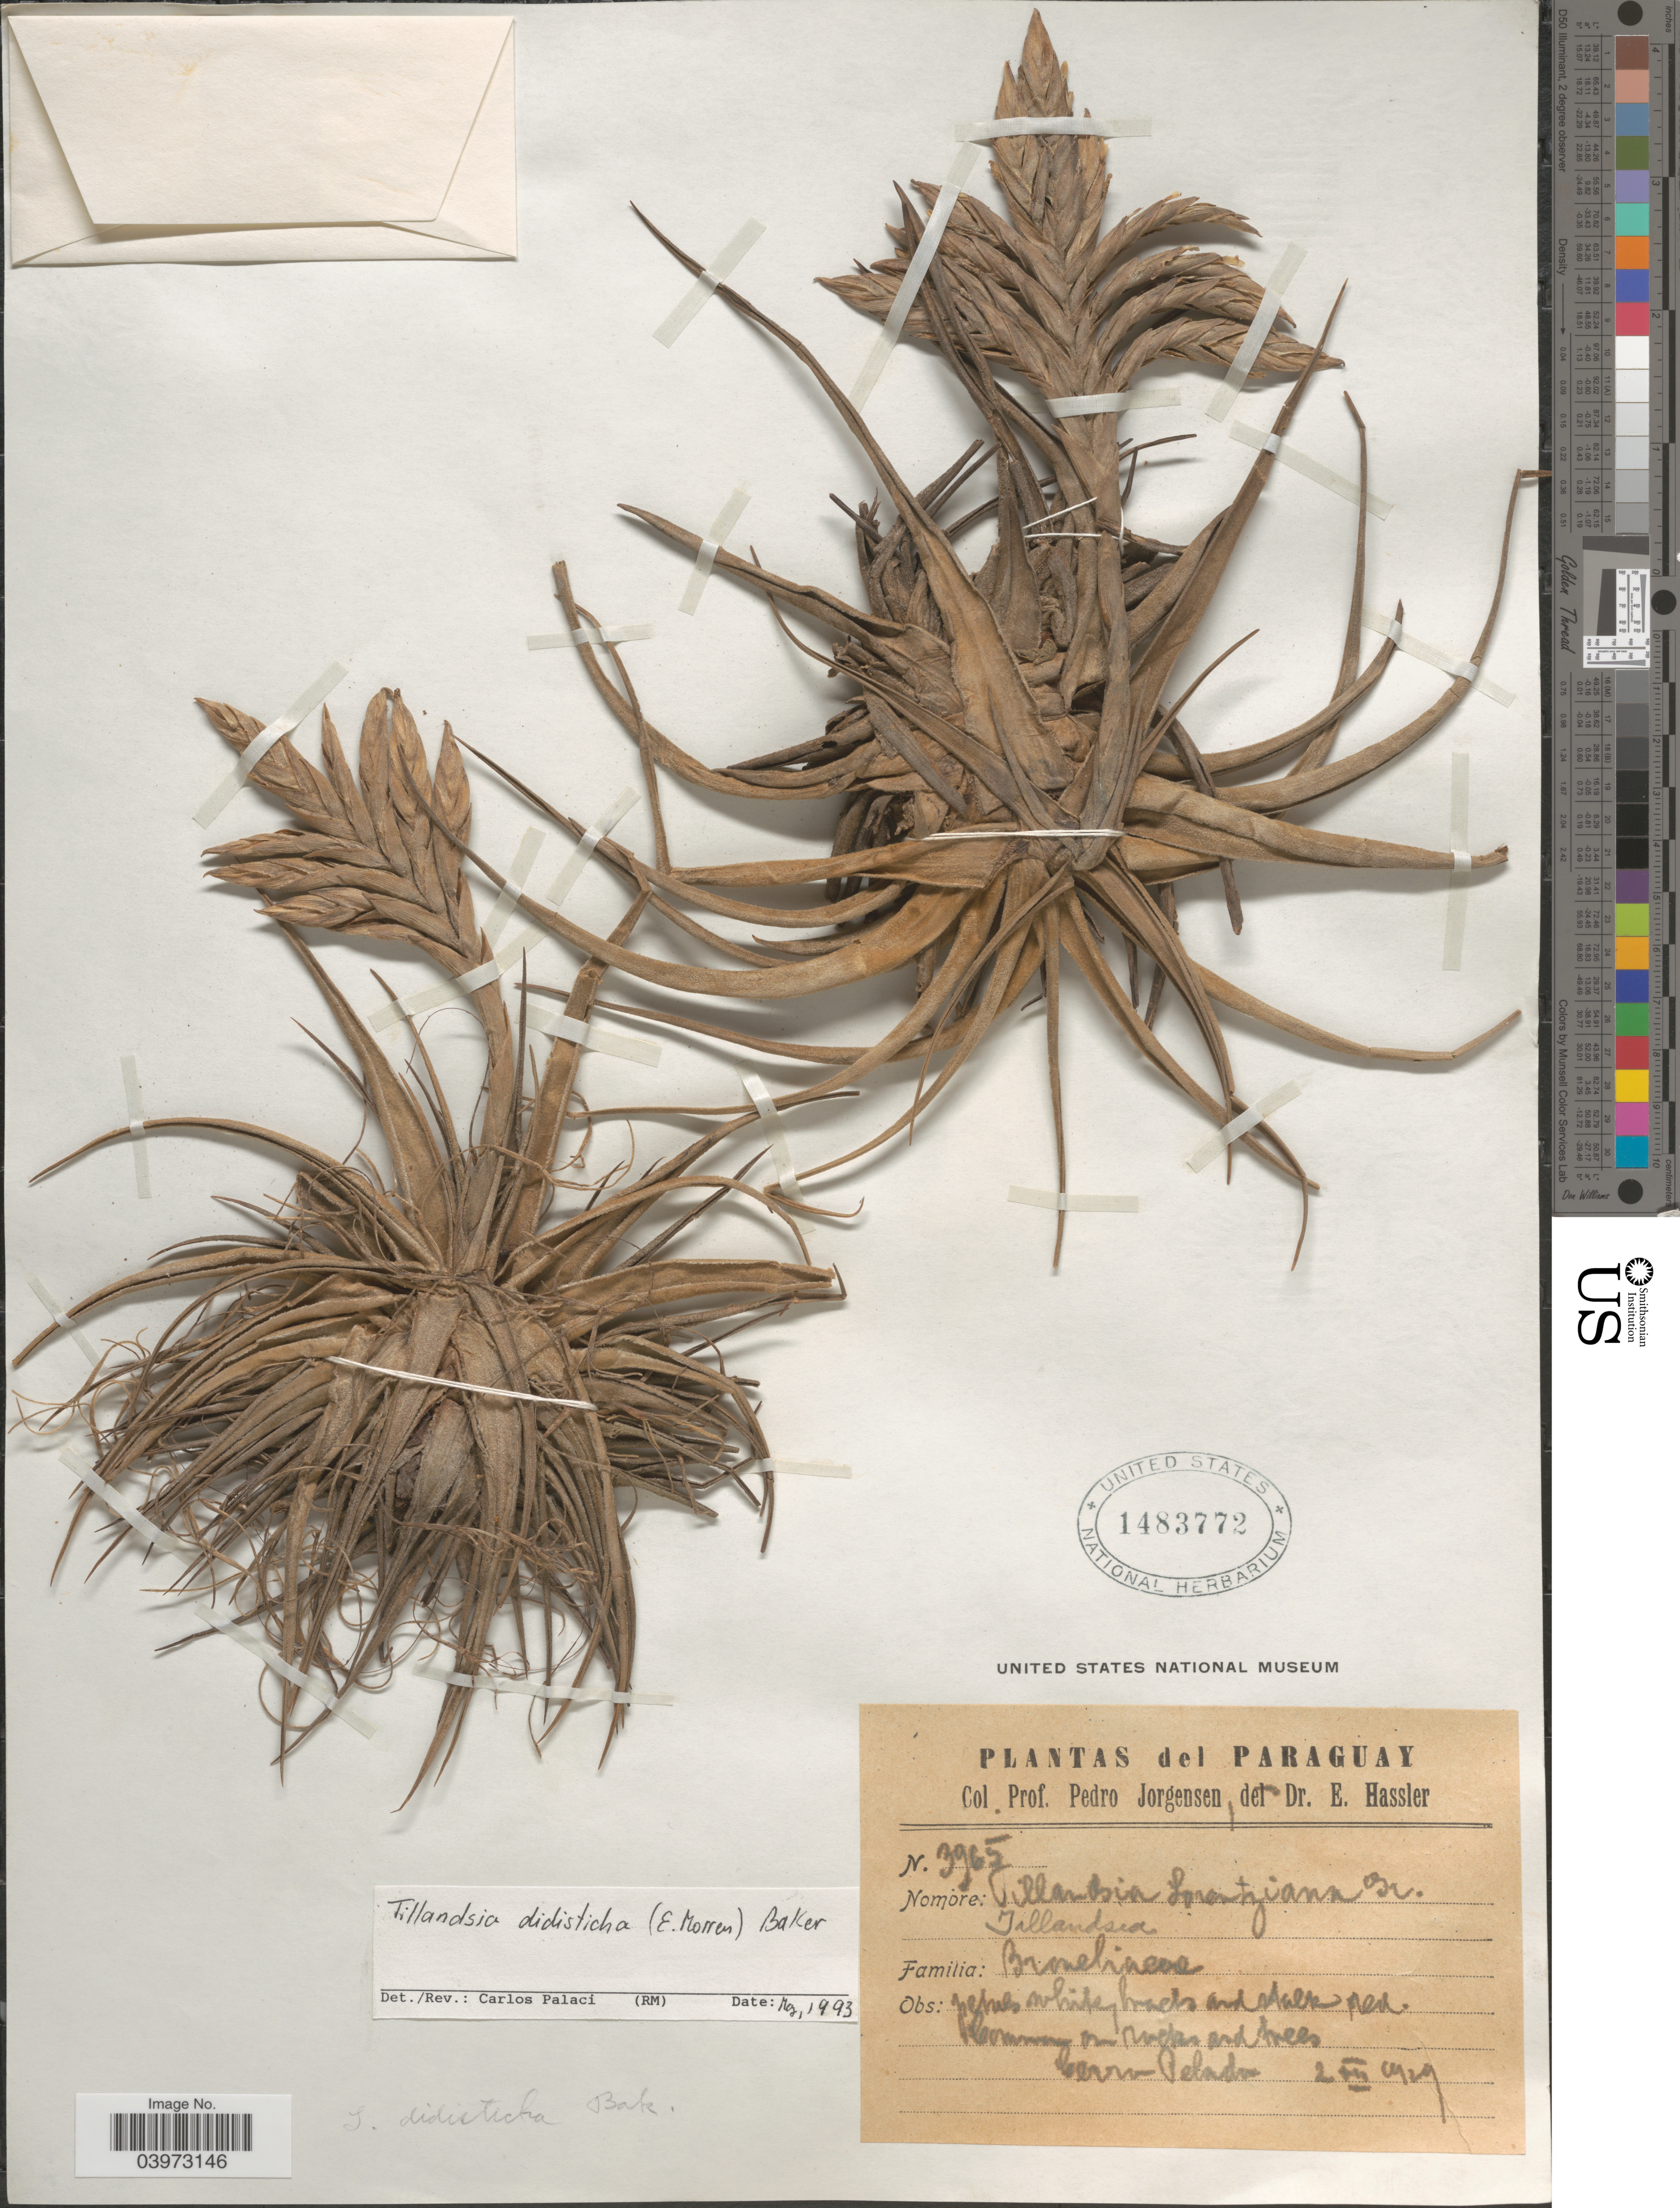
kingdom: Plantae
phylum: Tracheophyta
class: Liliopsida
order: Poales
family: Bromeliaceae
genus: Tillandsia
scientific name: Tillandsia didisticha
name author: (É. Morren) Baker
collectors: P. Jörgensen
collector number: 3965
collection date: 1929-07-02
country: Paraguay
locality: Cerro Pelada.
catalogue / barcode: US 1483772